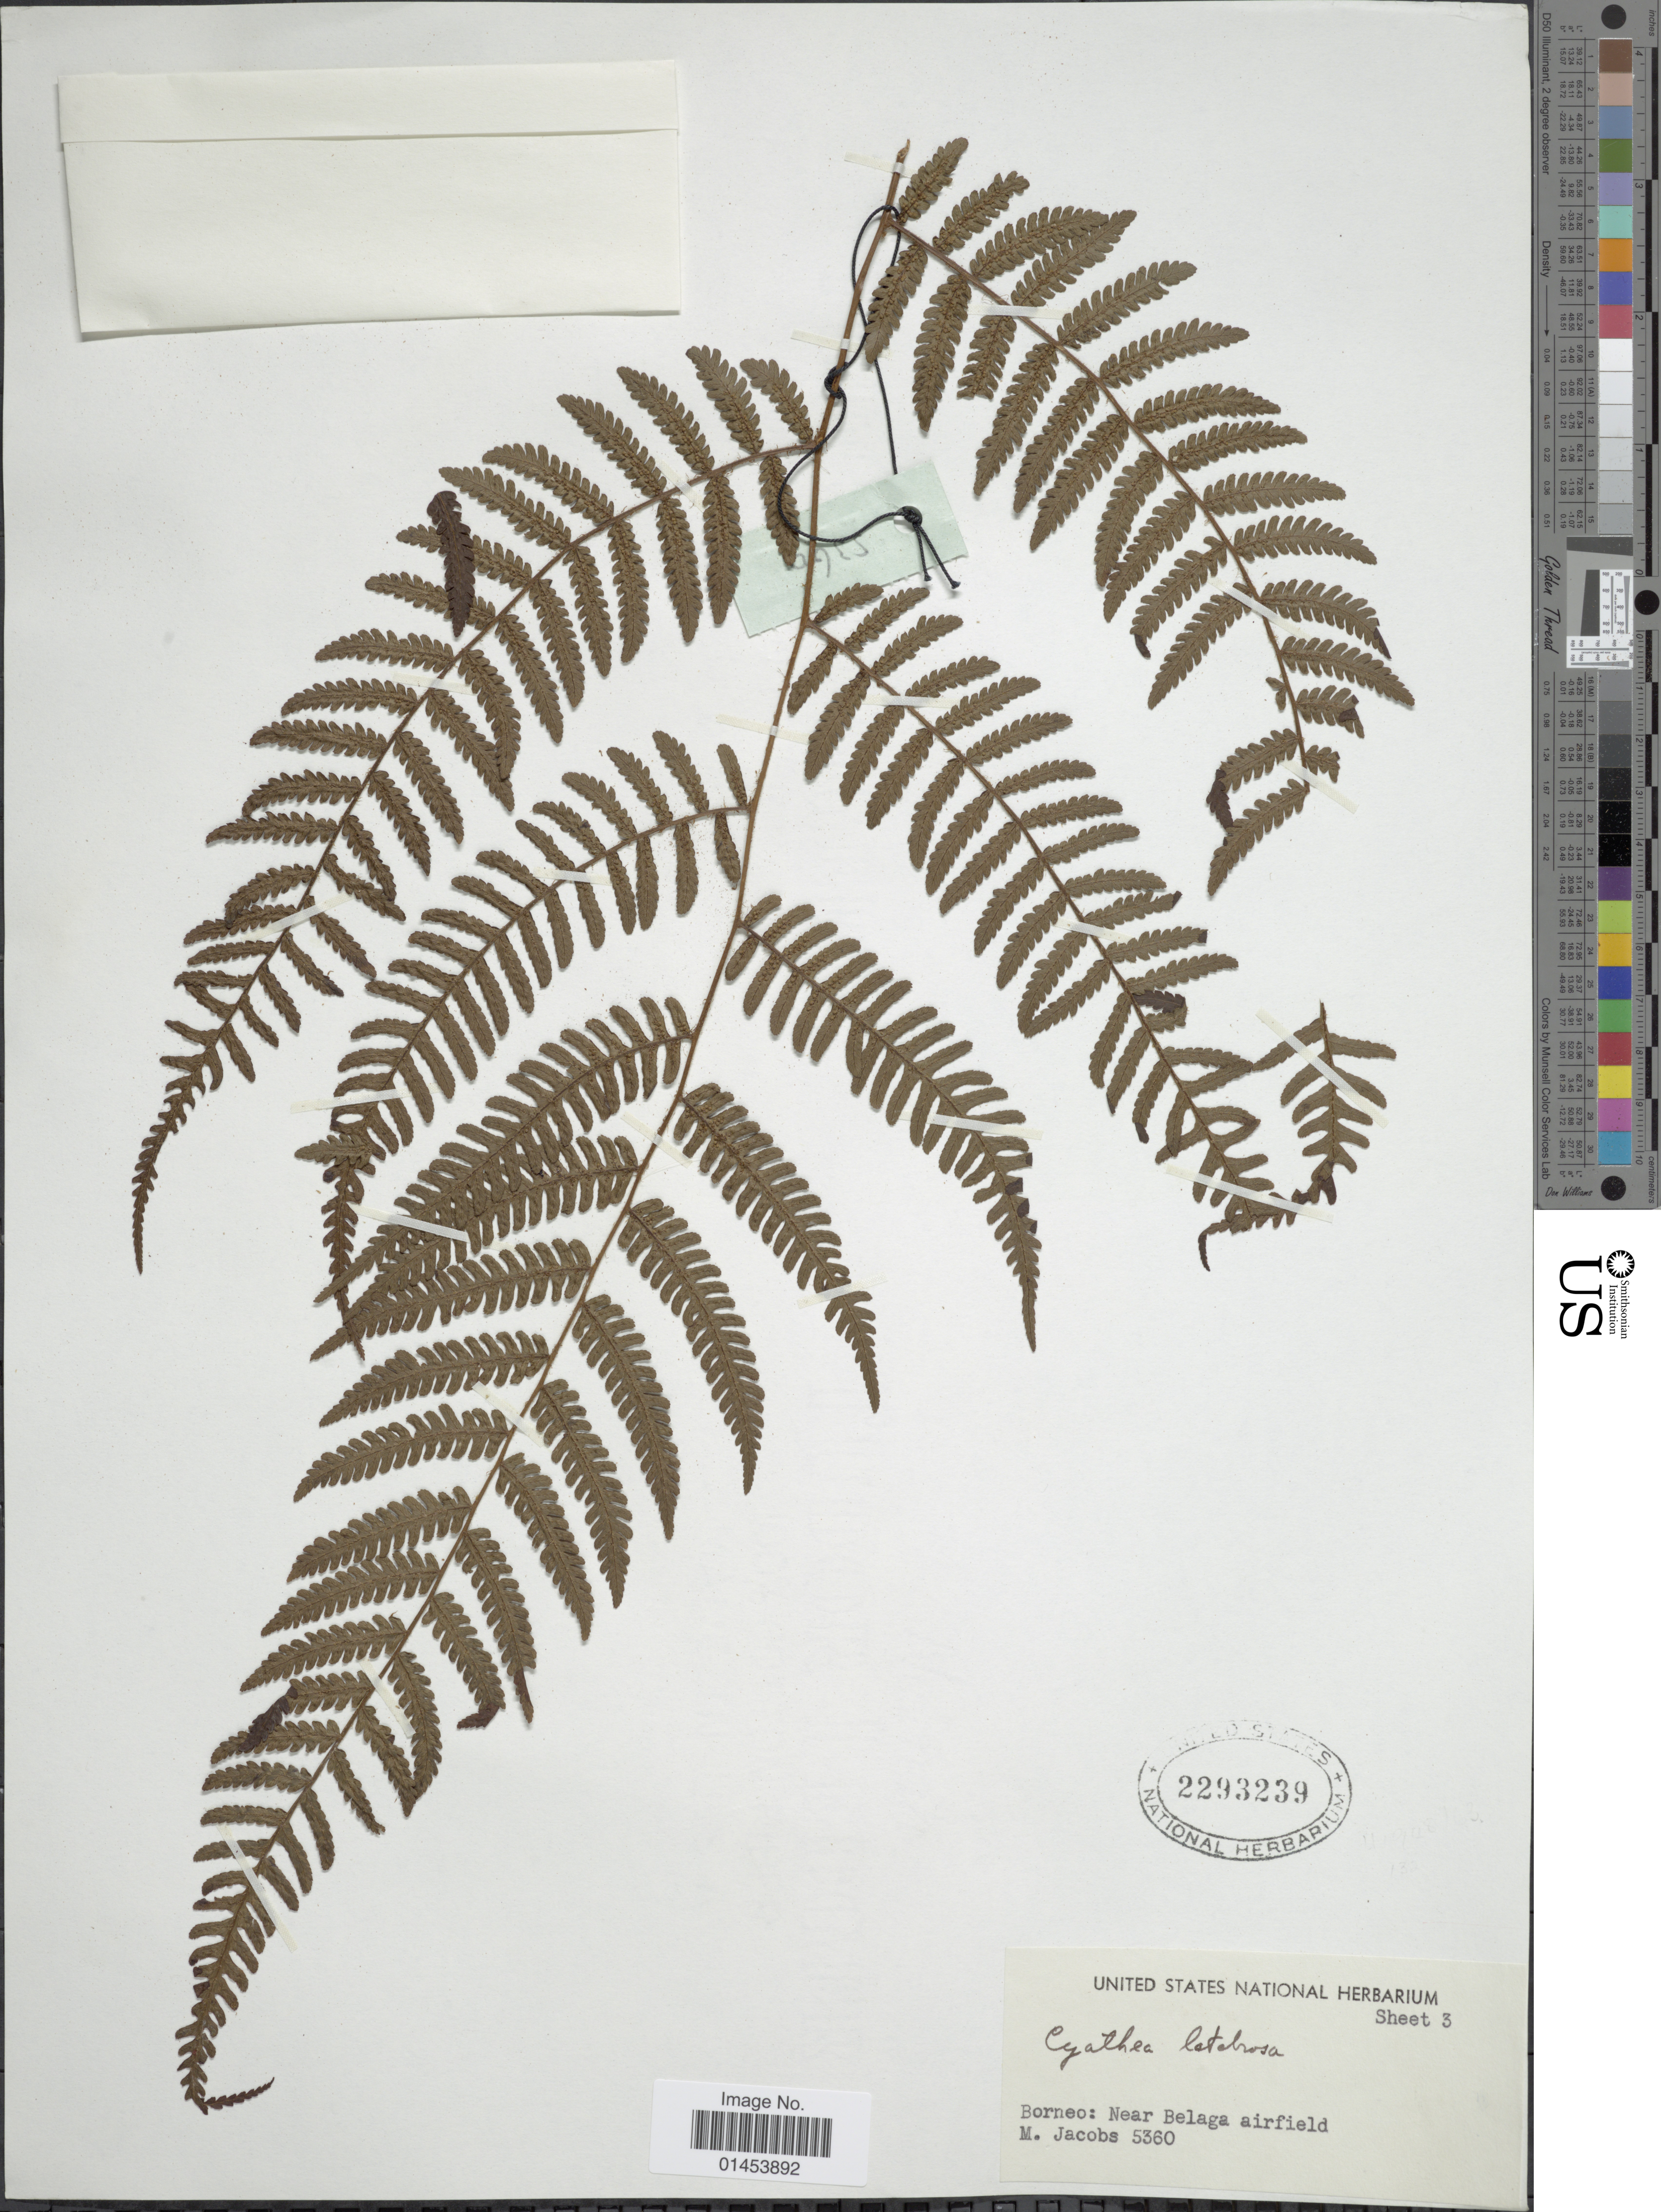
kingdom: Plantae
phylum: Tracheophyta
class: Polypodiopsida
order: Cyatheales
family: Cyatheaceae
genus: Cyathea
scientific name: Cyathea latebrosa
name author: (Wall. ex Hook.) Copel.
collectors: M. Jacobs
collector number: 5360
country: Malaysia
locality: Borneo: near Belaga airfield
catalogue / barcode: US 2293239